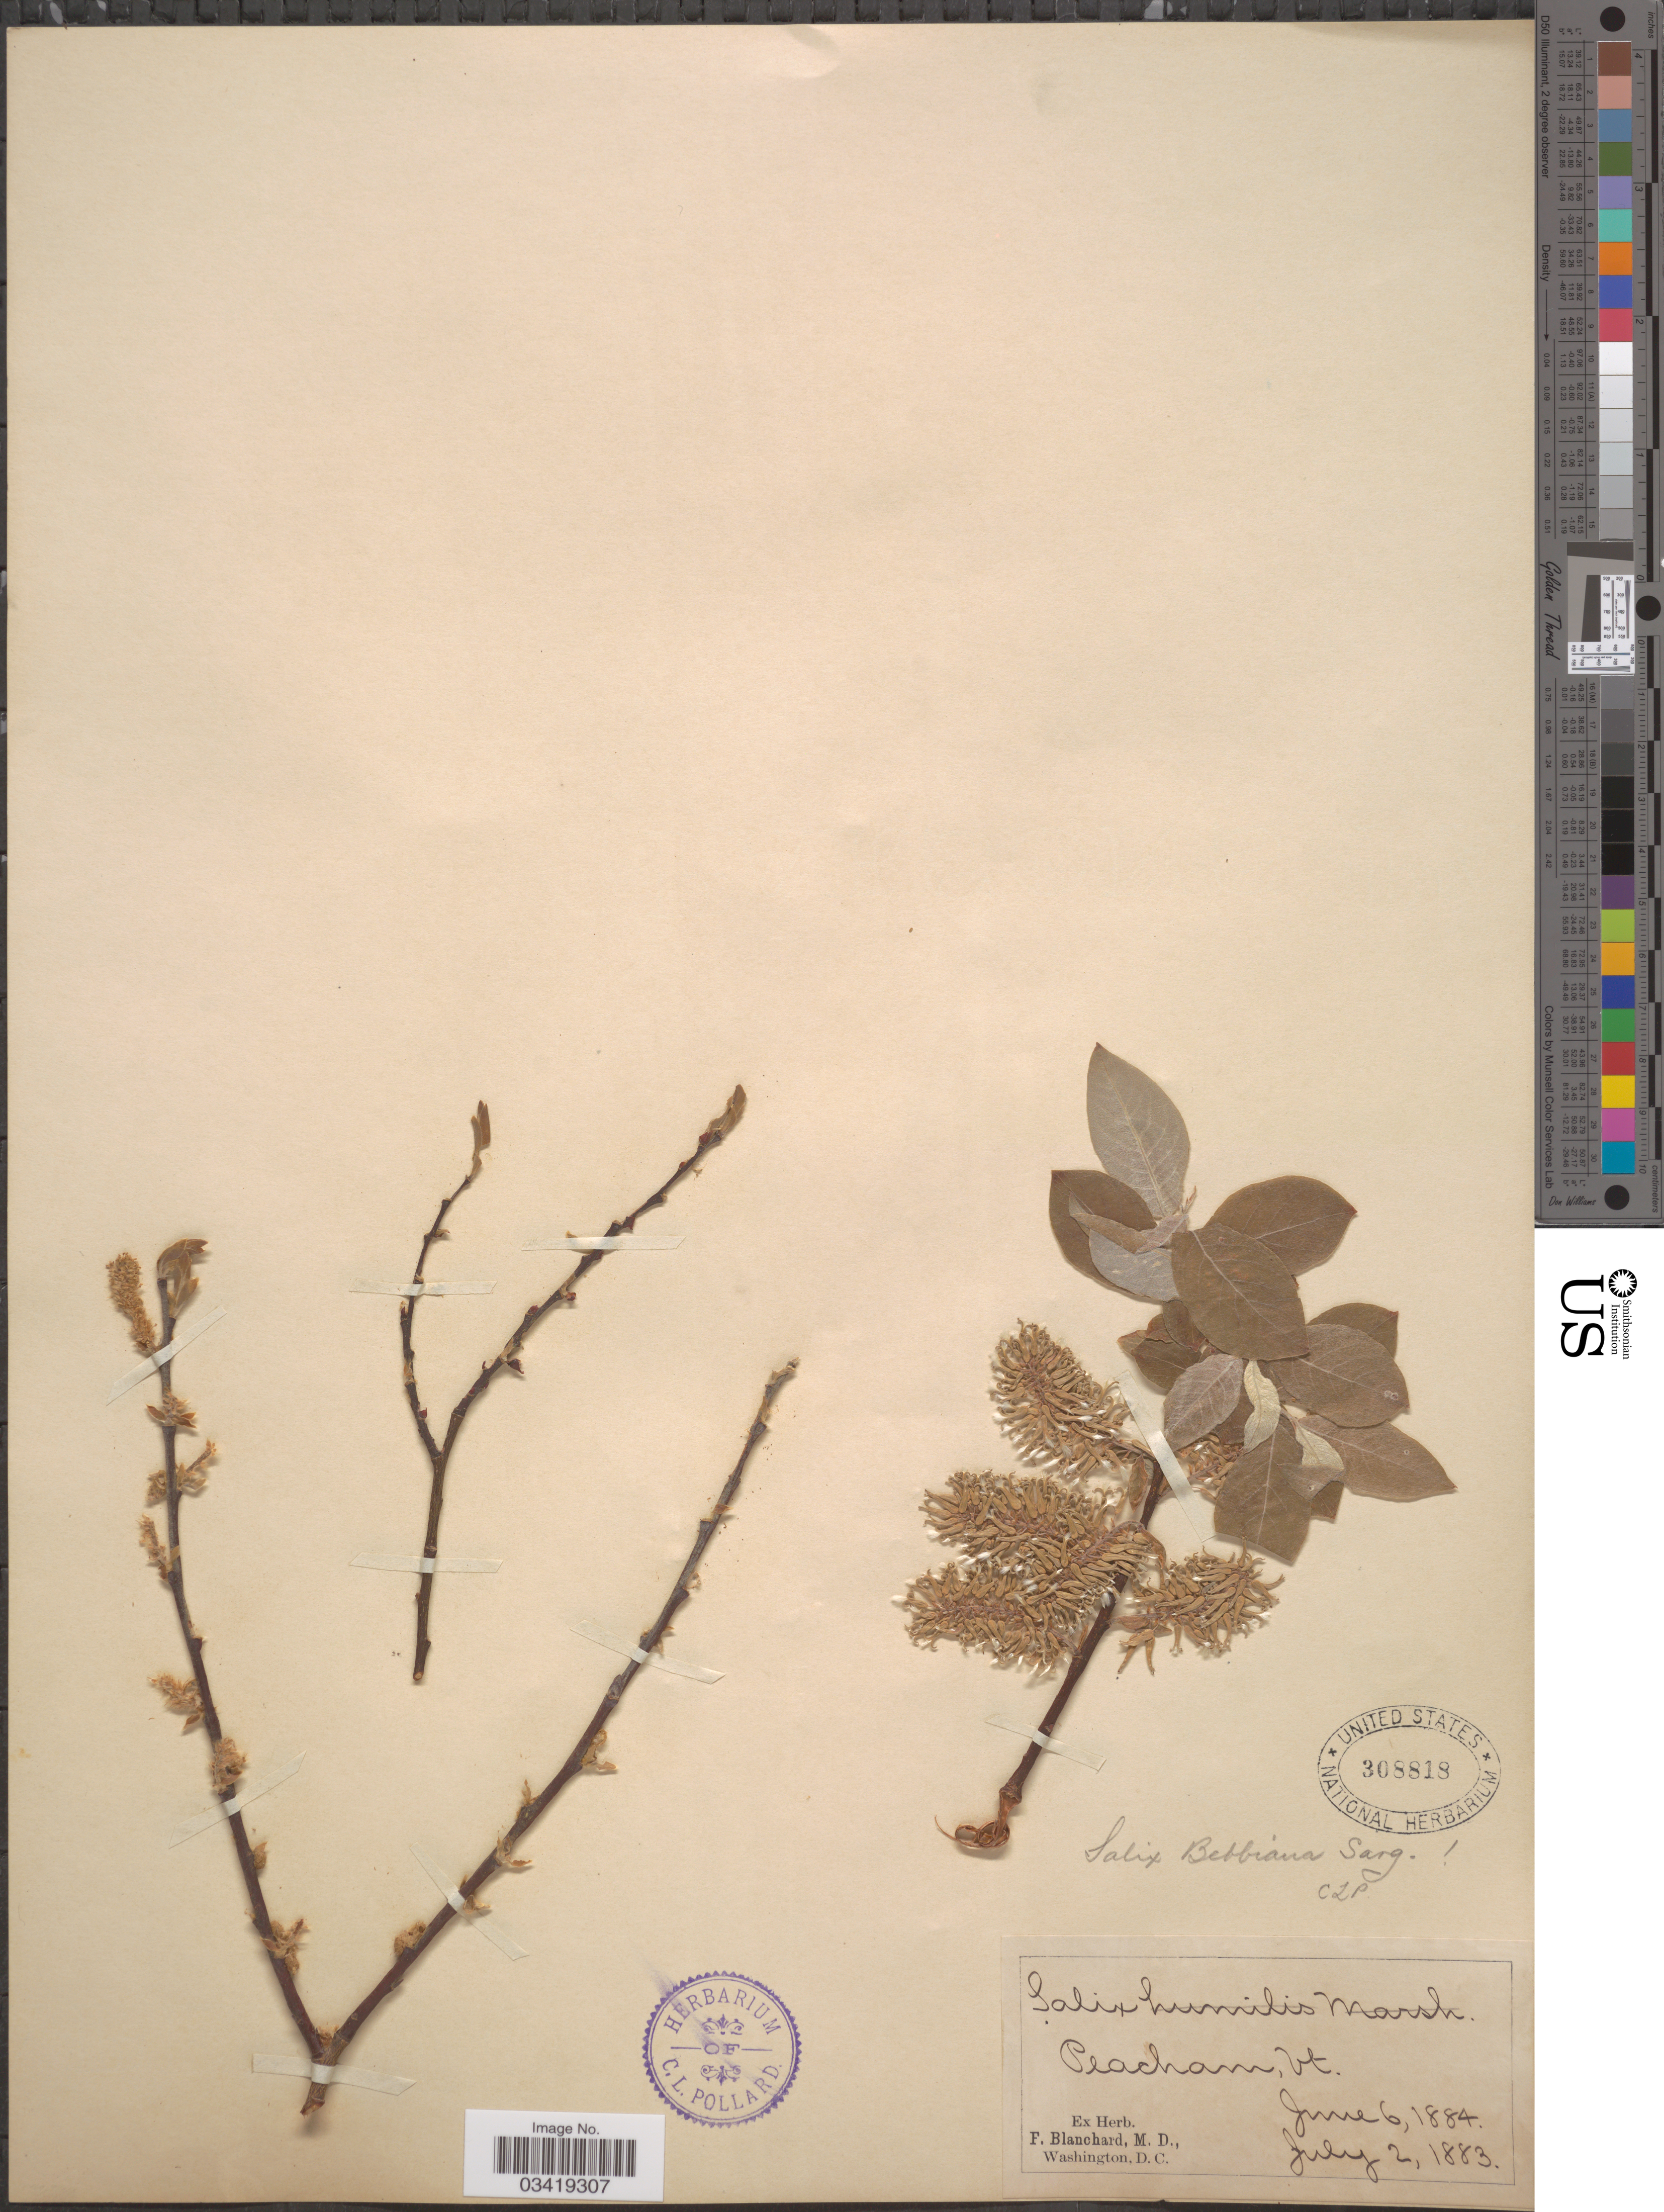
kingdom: Plantae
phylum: Tracheophyta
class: Magnoliopsida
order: Malpighiales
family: Salicaceae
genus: Salix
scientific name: Salix bebbiana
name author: Sarg.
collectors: ex herb. F. Blanchard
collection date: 1883-07-02/1884-06-06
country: United States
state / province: Vermont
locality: Peacham.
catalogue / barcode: US 308818